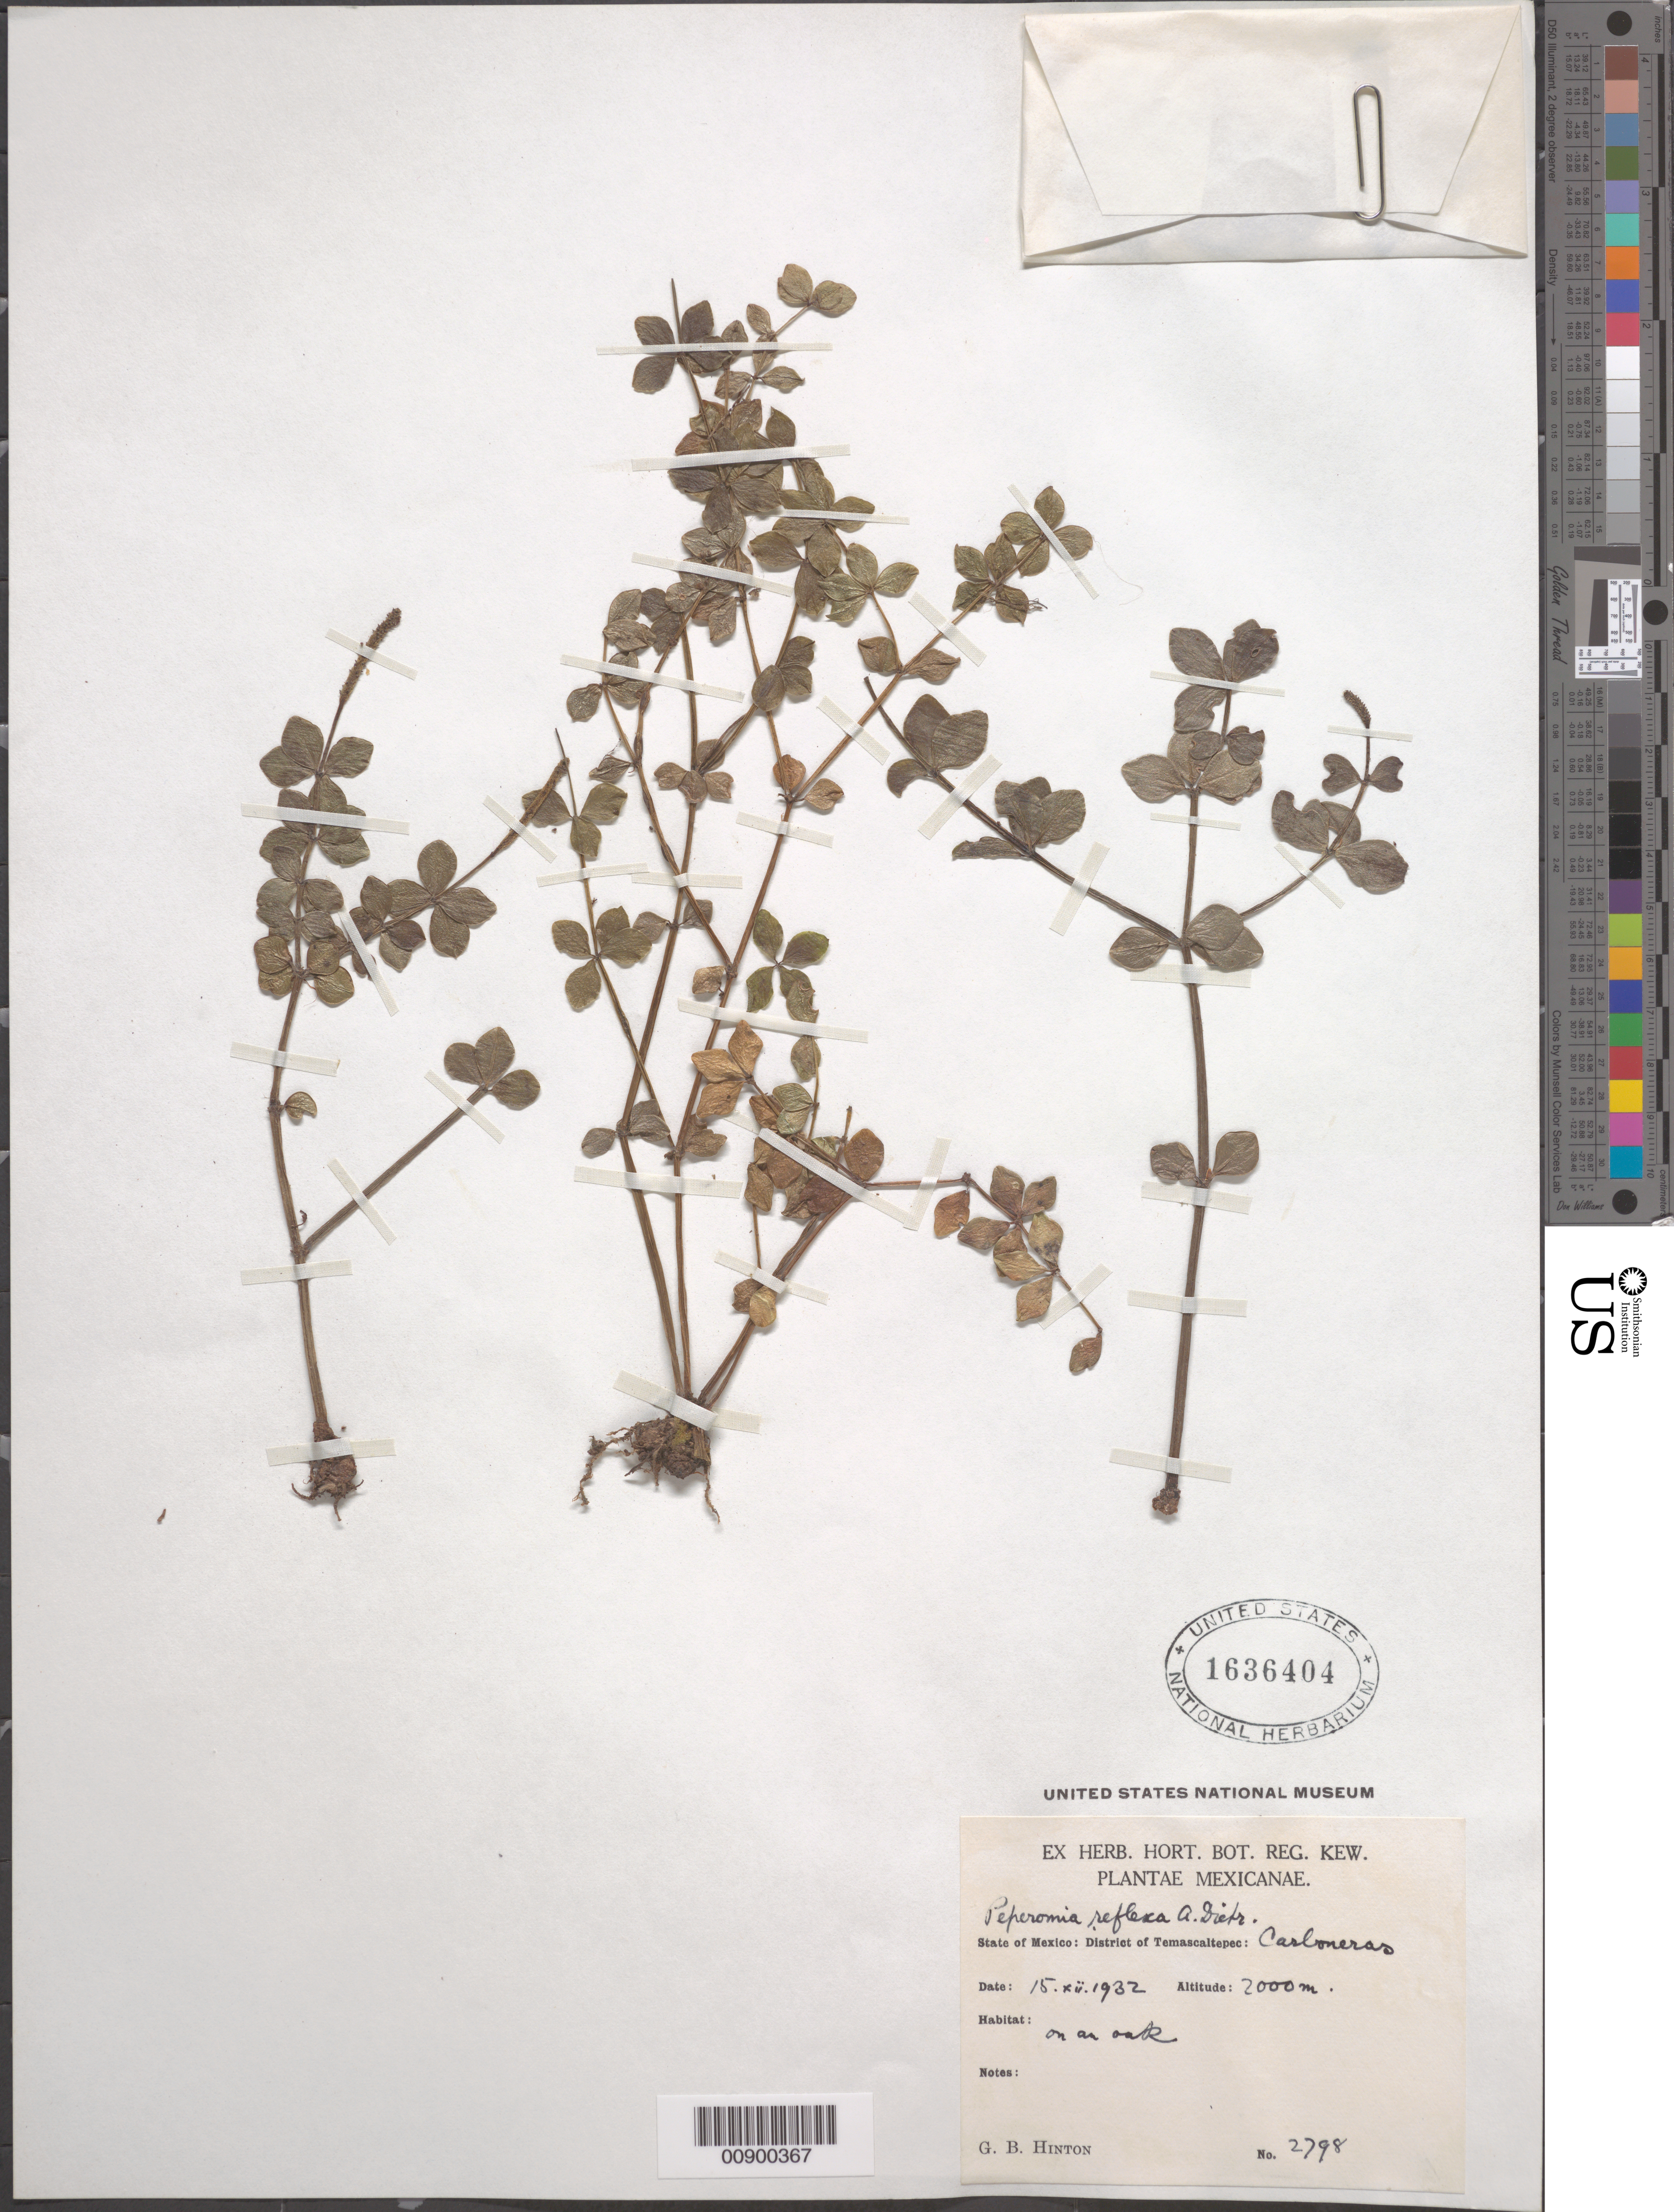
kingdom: Plantae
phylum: Tracheophyta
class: Magnoliopsida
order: Piperales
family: Piperaceae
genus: Peperomia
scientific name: Peperomia tetraphylla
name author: (G. Forst.) Hook. & Arn.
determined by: Jiménez, José Estaban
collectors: G. B. Hinton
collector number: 2798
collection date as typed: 15 Dec 1932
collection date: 1932-12-15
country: Mexico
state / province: México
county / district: Temascaltepec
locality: State of México: District of Temascaltepec: Carboneras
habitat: On an oak.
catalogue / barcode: US 1636404